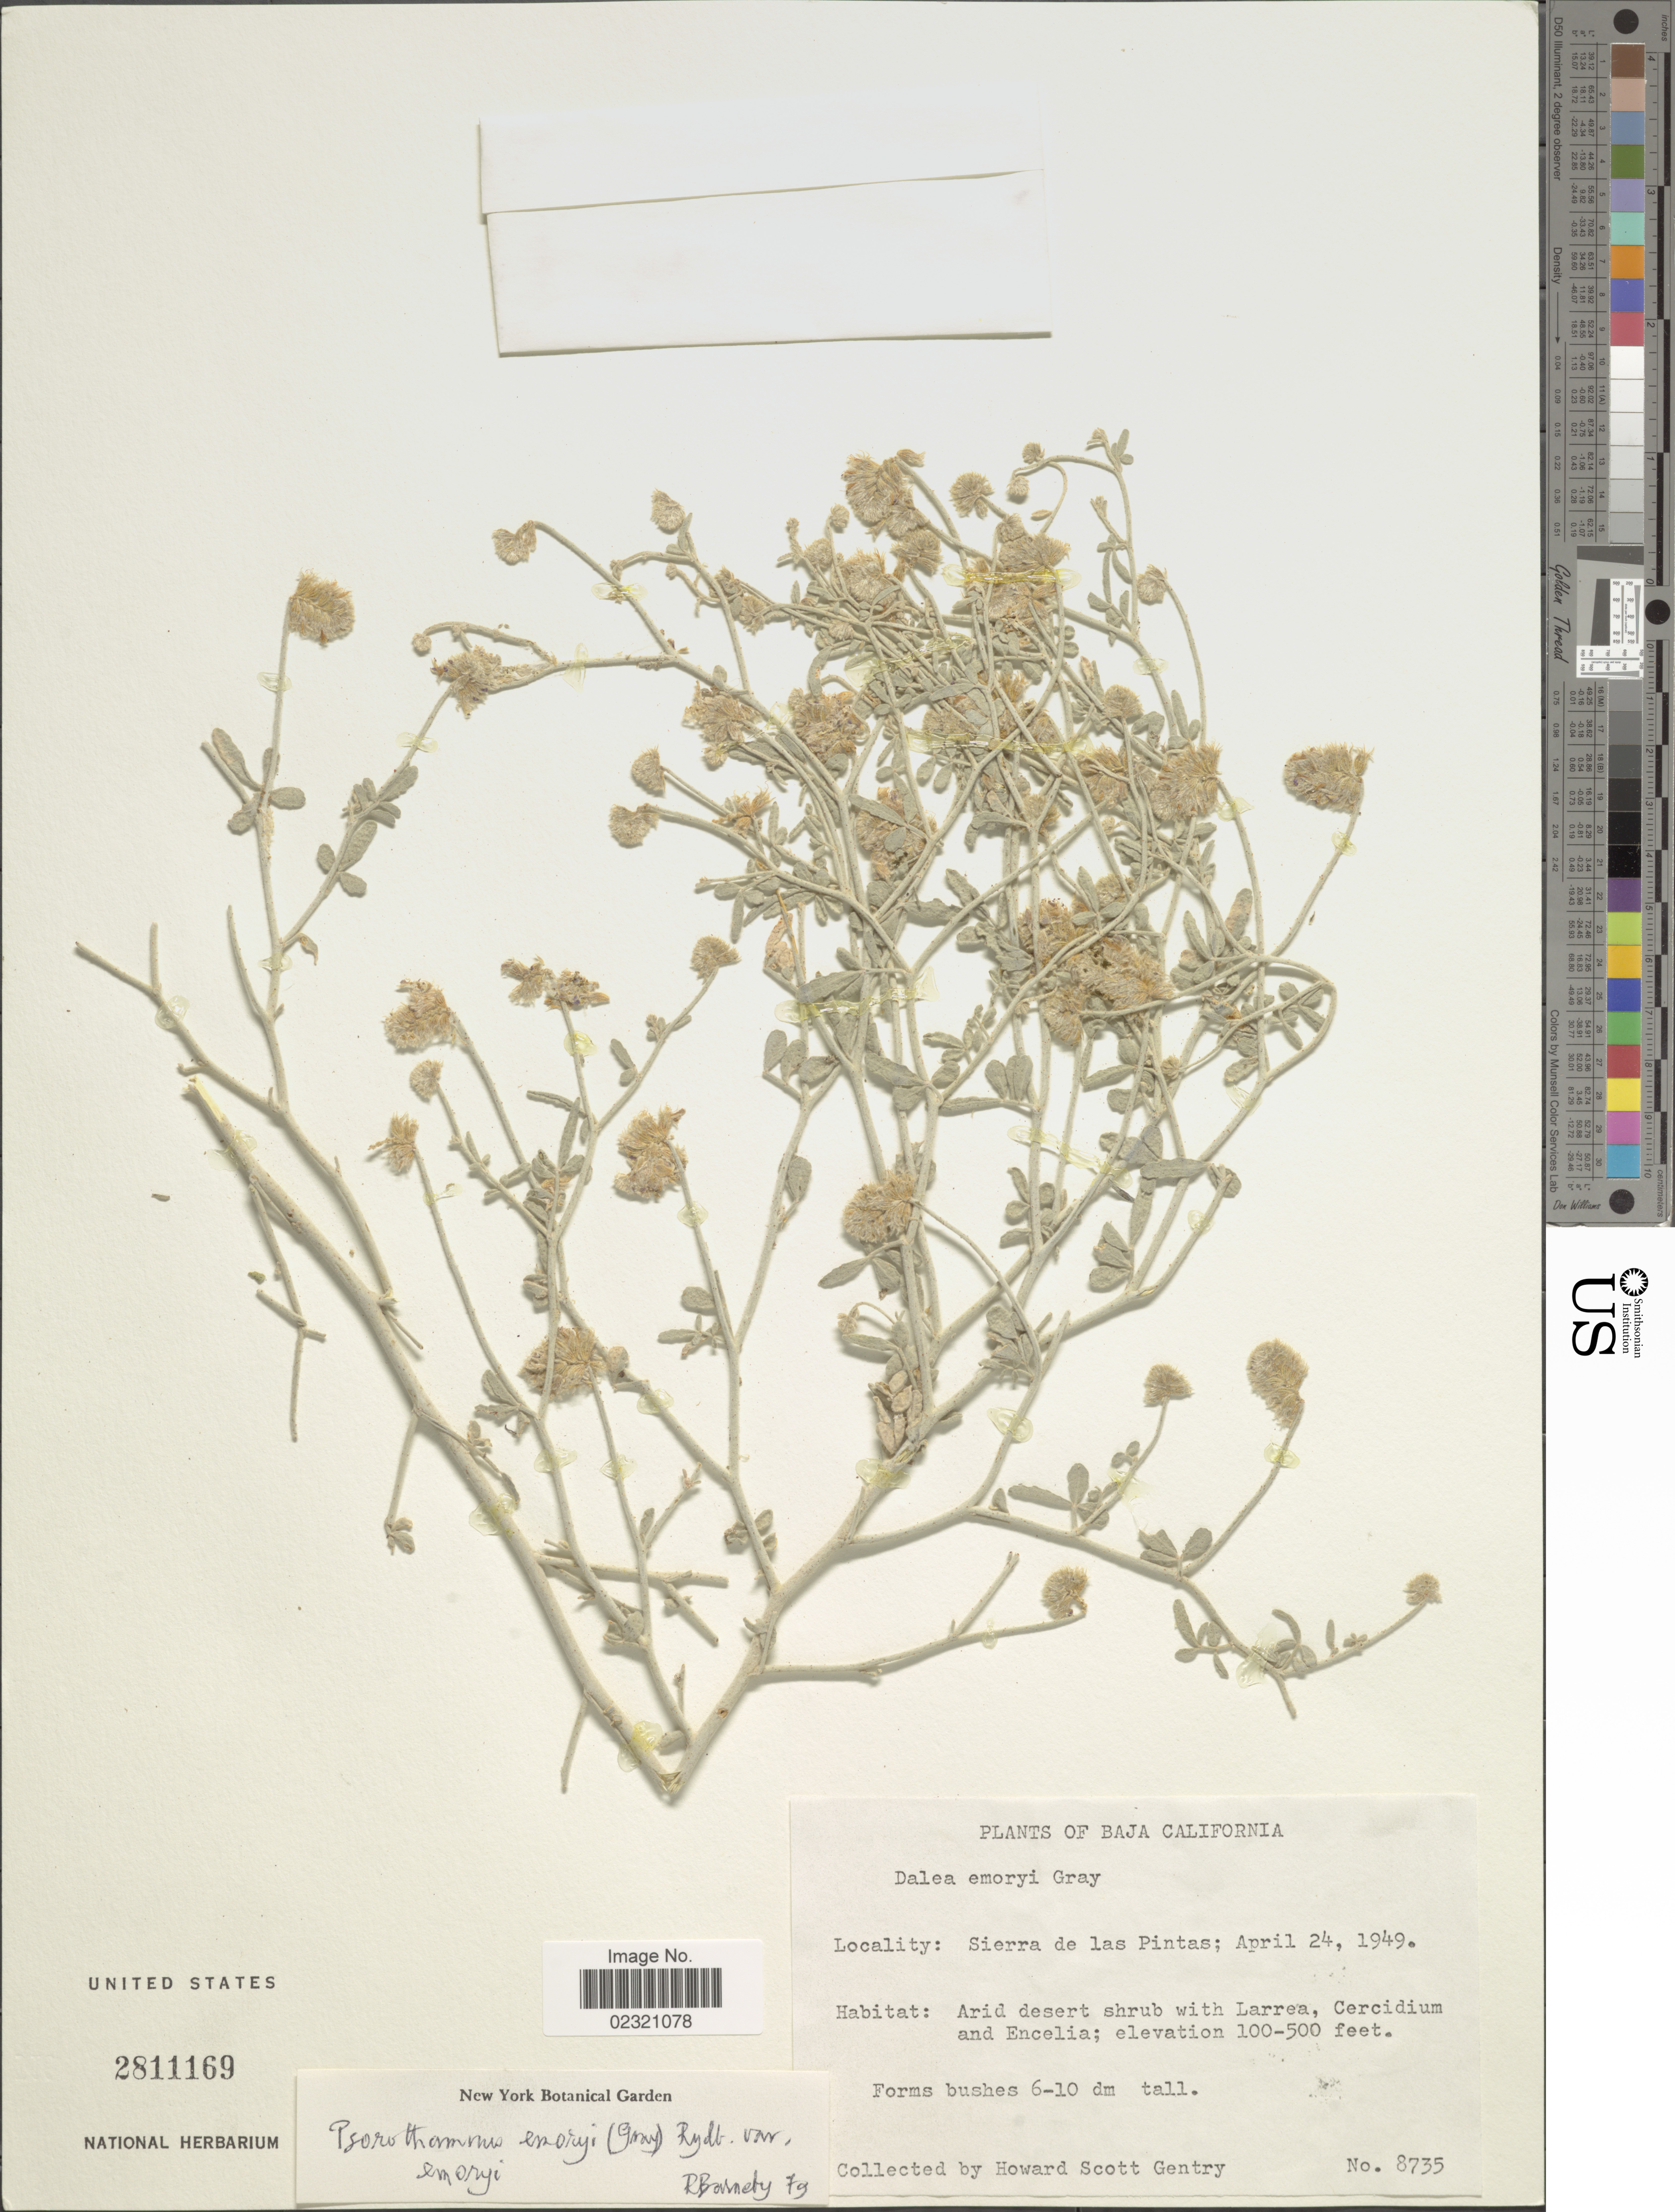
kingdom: Plantae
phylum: Tracheophyta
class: Magnoliopsida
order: Fabales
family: Fabaceae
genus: Psorothamnus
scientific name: Psorothamnus emoryi var. emoryi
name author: (A. Gray) Rydb.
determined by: Barneby, Rupert C., (NY)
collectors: H. S. Gentry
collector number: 8735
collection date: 1949-04-24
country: Mexico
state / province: Baja California Norte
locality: Sierra de las Pintas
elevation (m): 30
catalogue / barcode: US 2811169